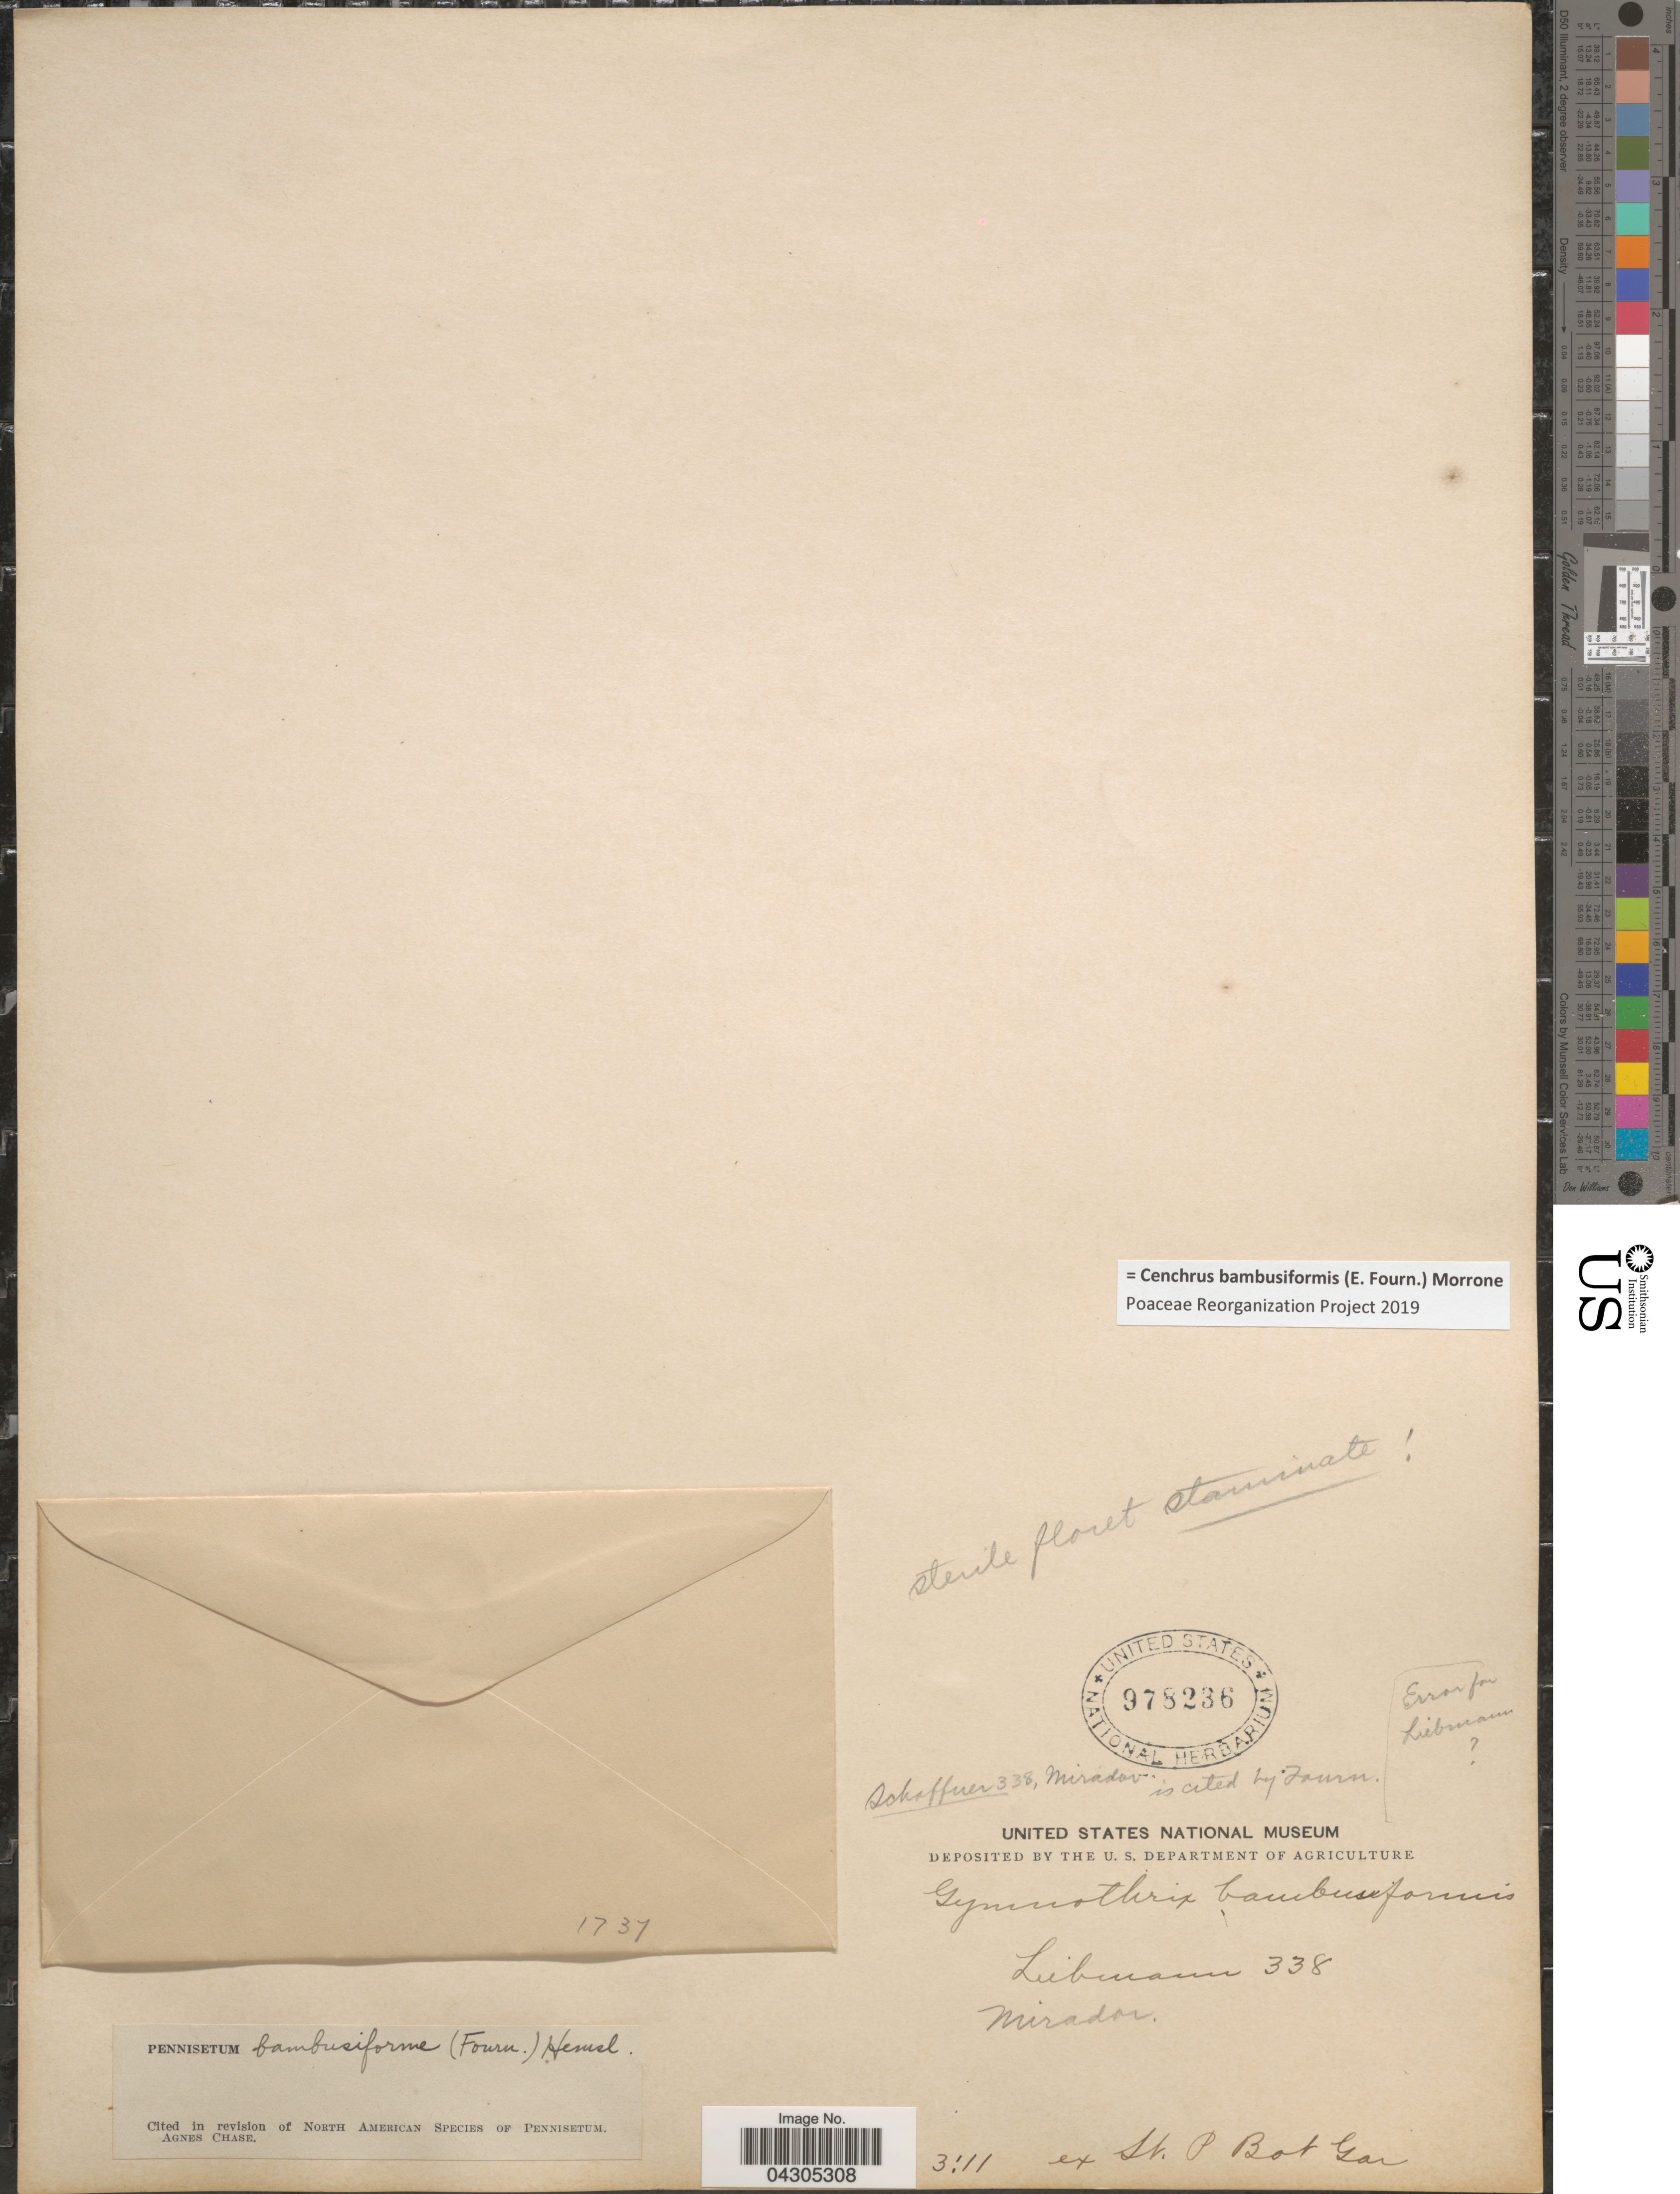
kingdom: Plantae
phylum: Tracheophyta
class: Liliopsida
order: Poales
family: Poaceae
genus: Cenchrus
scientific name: Cenchrus bambusiformis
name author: (E. Fourn.) Morrone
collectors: Liebmann, --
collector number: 338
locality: Mirador.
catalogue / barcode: US 978236